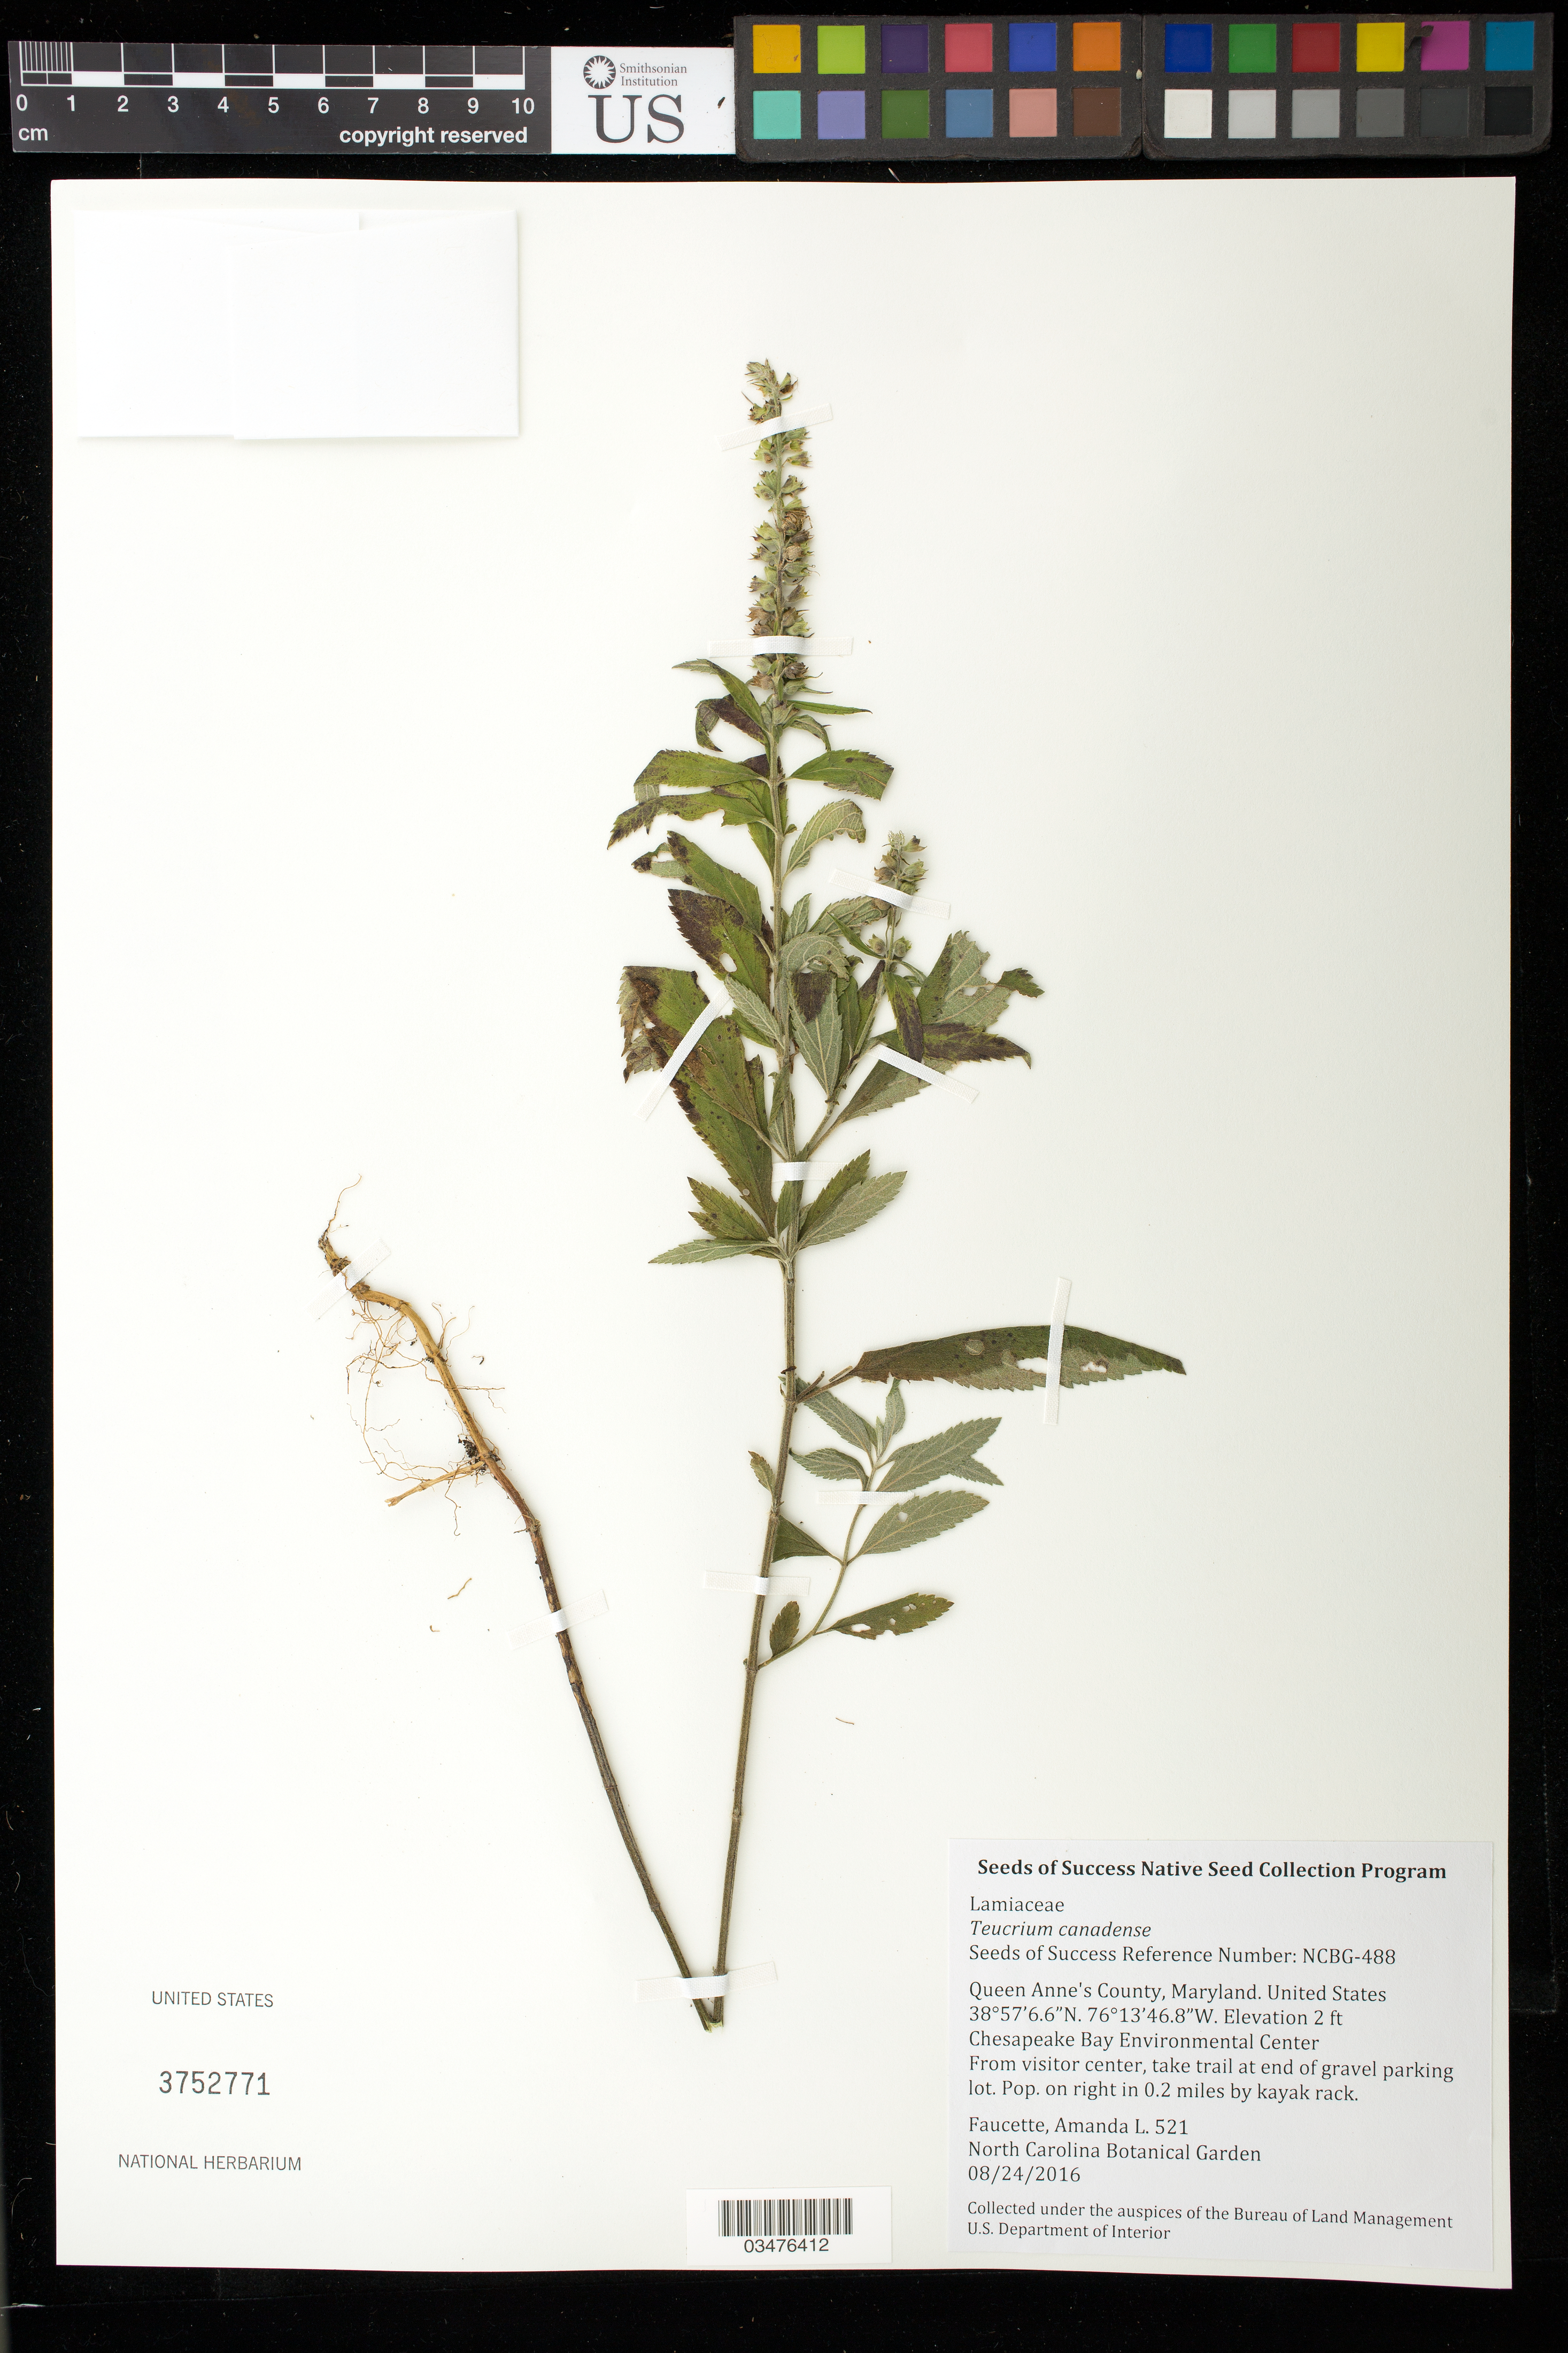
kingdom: Plantae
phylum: Tracheophyta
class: Magnoliopsida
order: Lamiales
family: Lamiaceae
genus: Teucrium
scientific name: Teucrium canadense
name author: L.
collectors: A. Faucette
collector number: NCBG-488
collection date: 2016-08-24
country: United States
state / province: Maryland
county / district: Queen Anne's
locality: Chesapeake Bay Environmental Center, Marsh Trail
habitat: Loblolly pine woodland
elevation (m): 1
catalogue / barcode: US 3752771